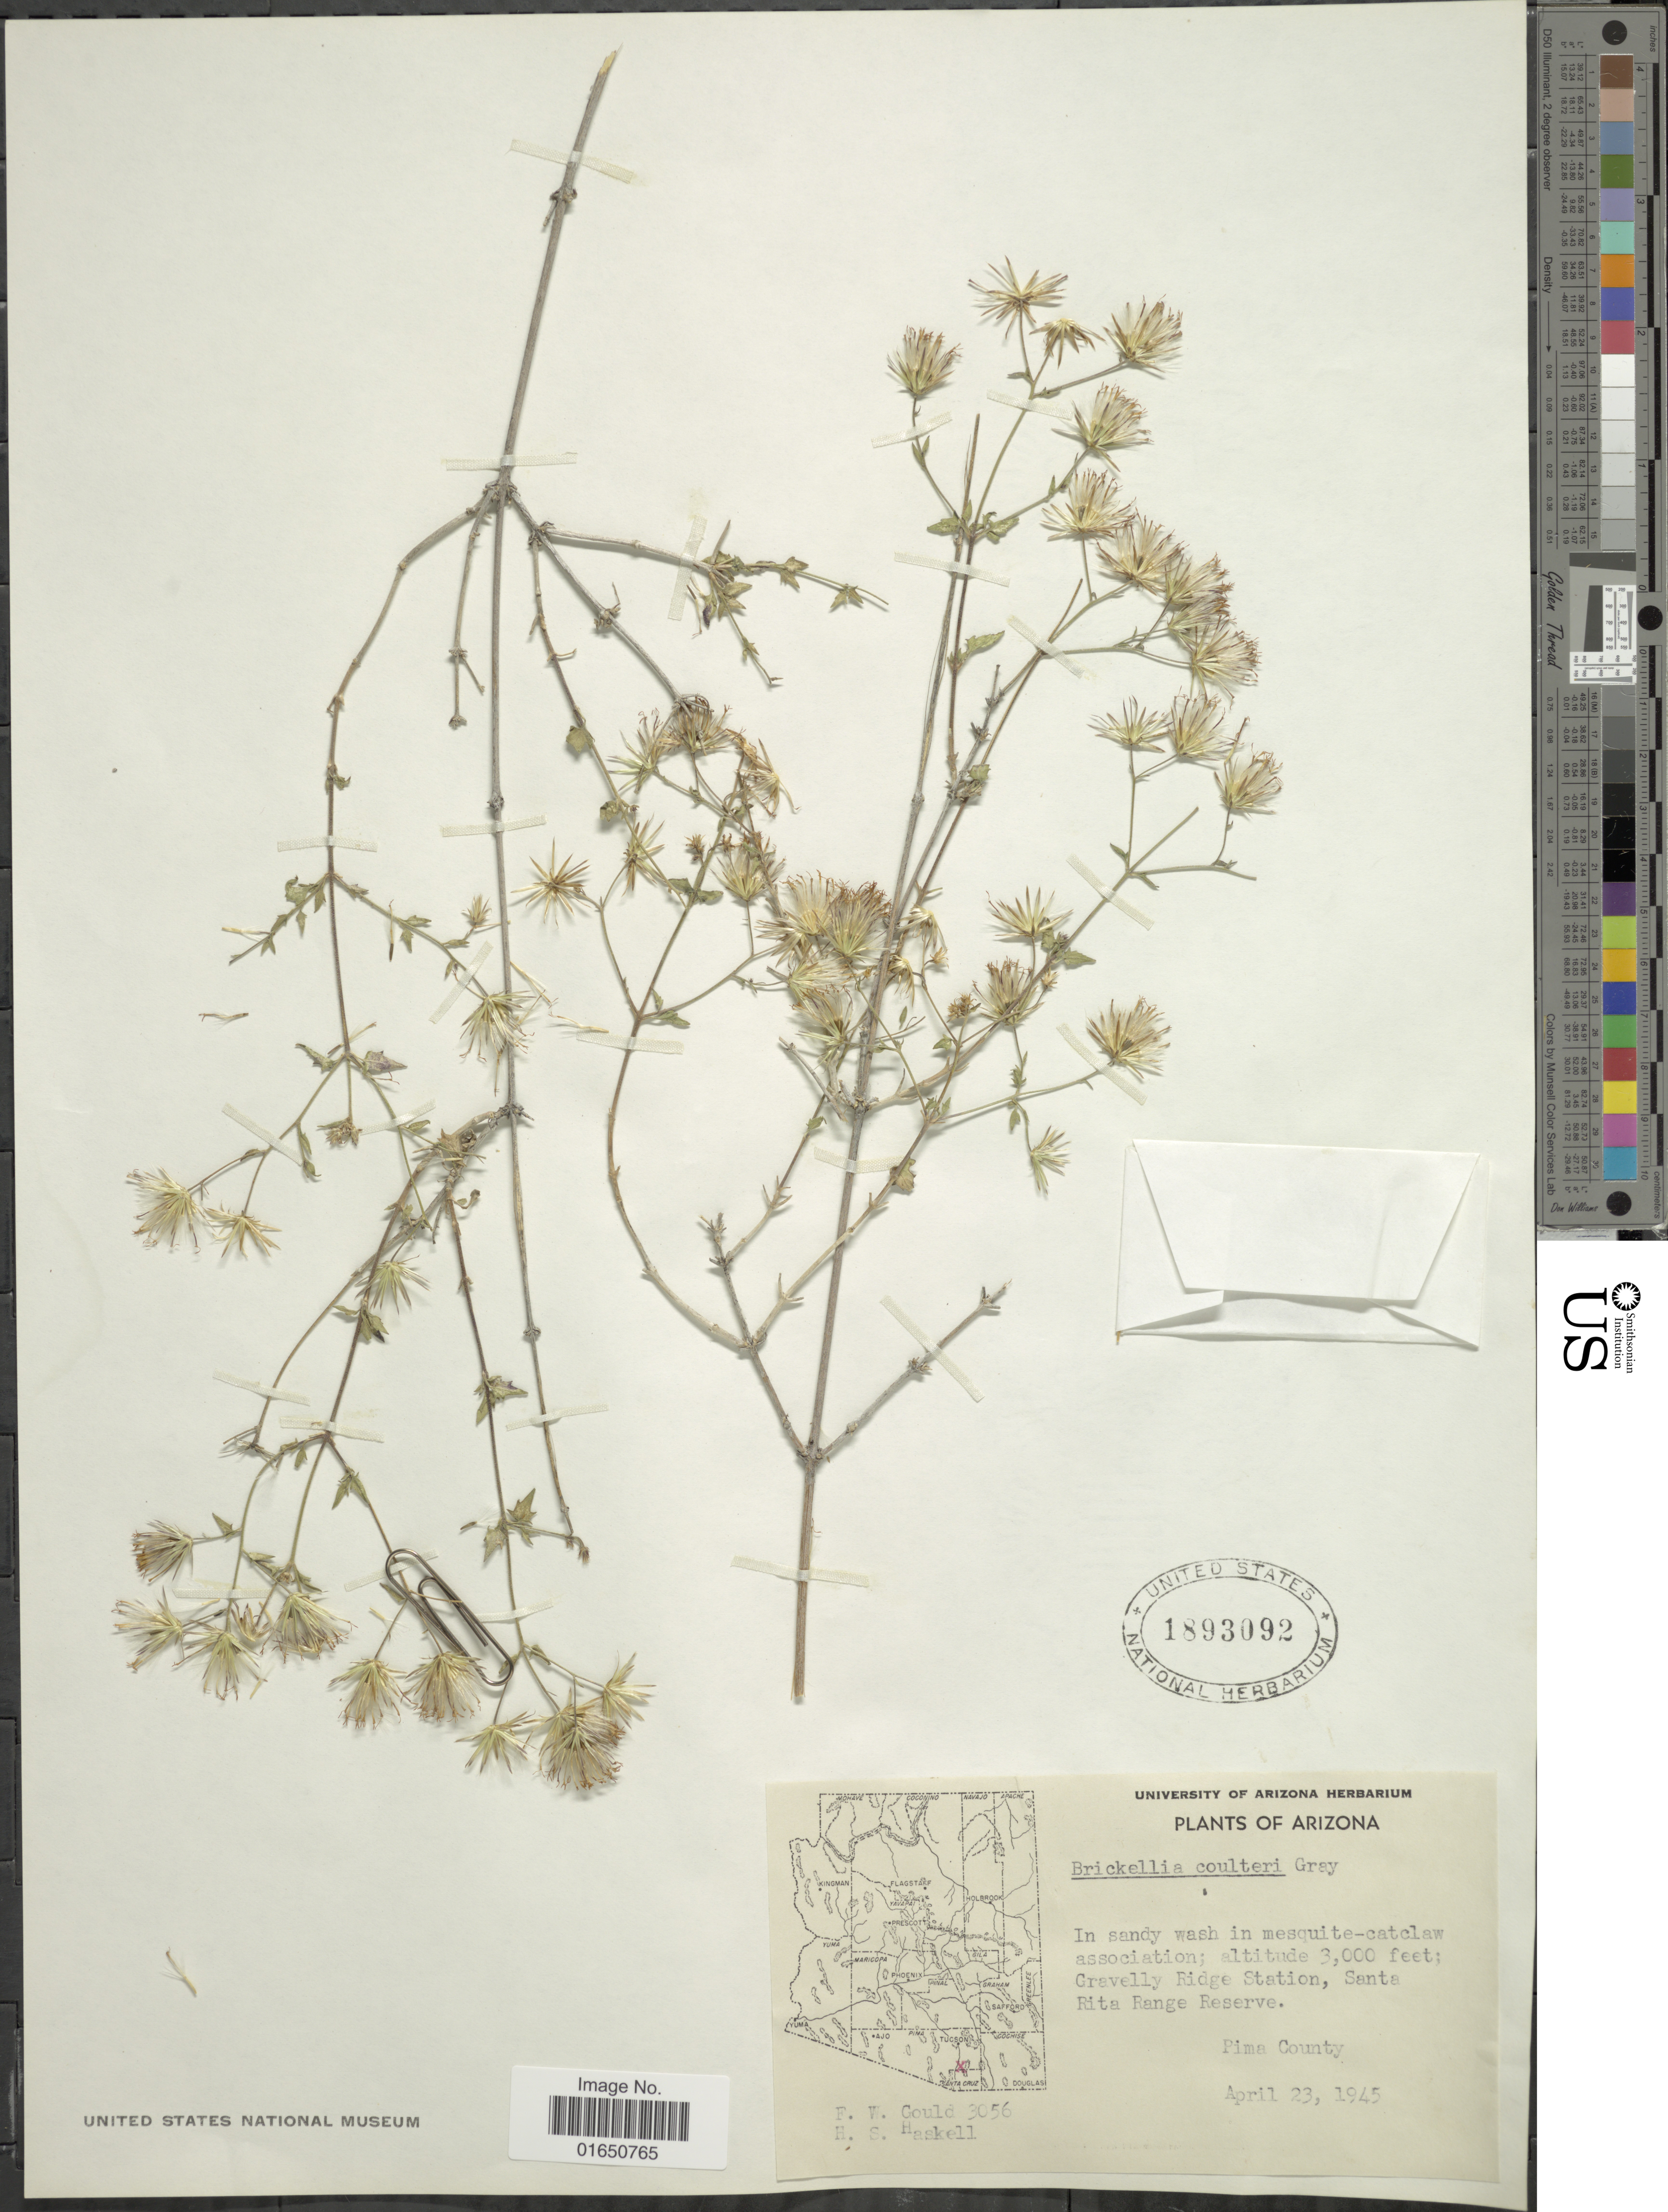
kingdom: Plantae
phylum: Tracheophyta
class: Magnoliopsida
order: Asterales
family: Asteraceae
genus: Brickellia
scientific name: Brickellia coulteri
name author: A. Gray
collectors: F. W. Gould & H. Haskell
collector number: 3056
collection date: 1945-04-23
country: United States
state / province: Arizona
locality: Gravelly Ridge Station, santa Rita Range Reserve. Pima County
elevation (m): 914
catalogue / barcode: US 1893092